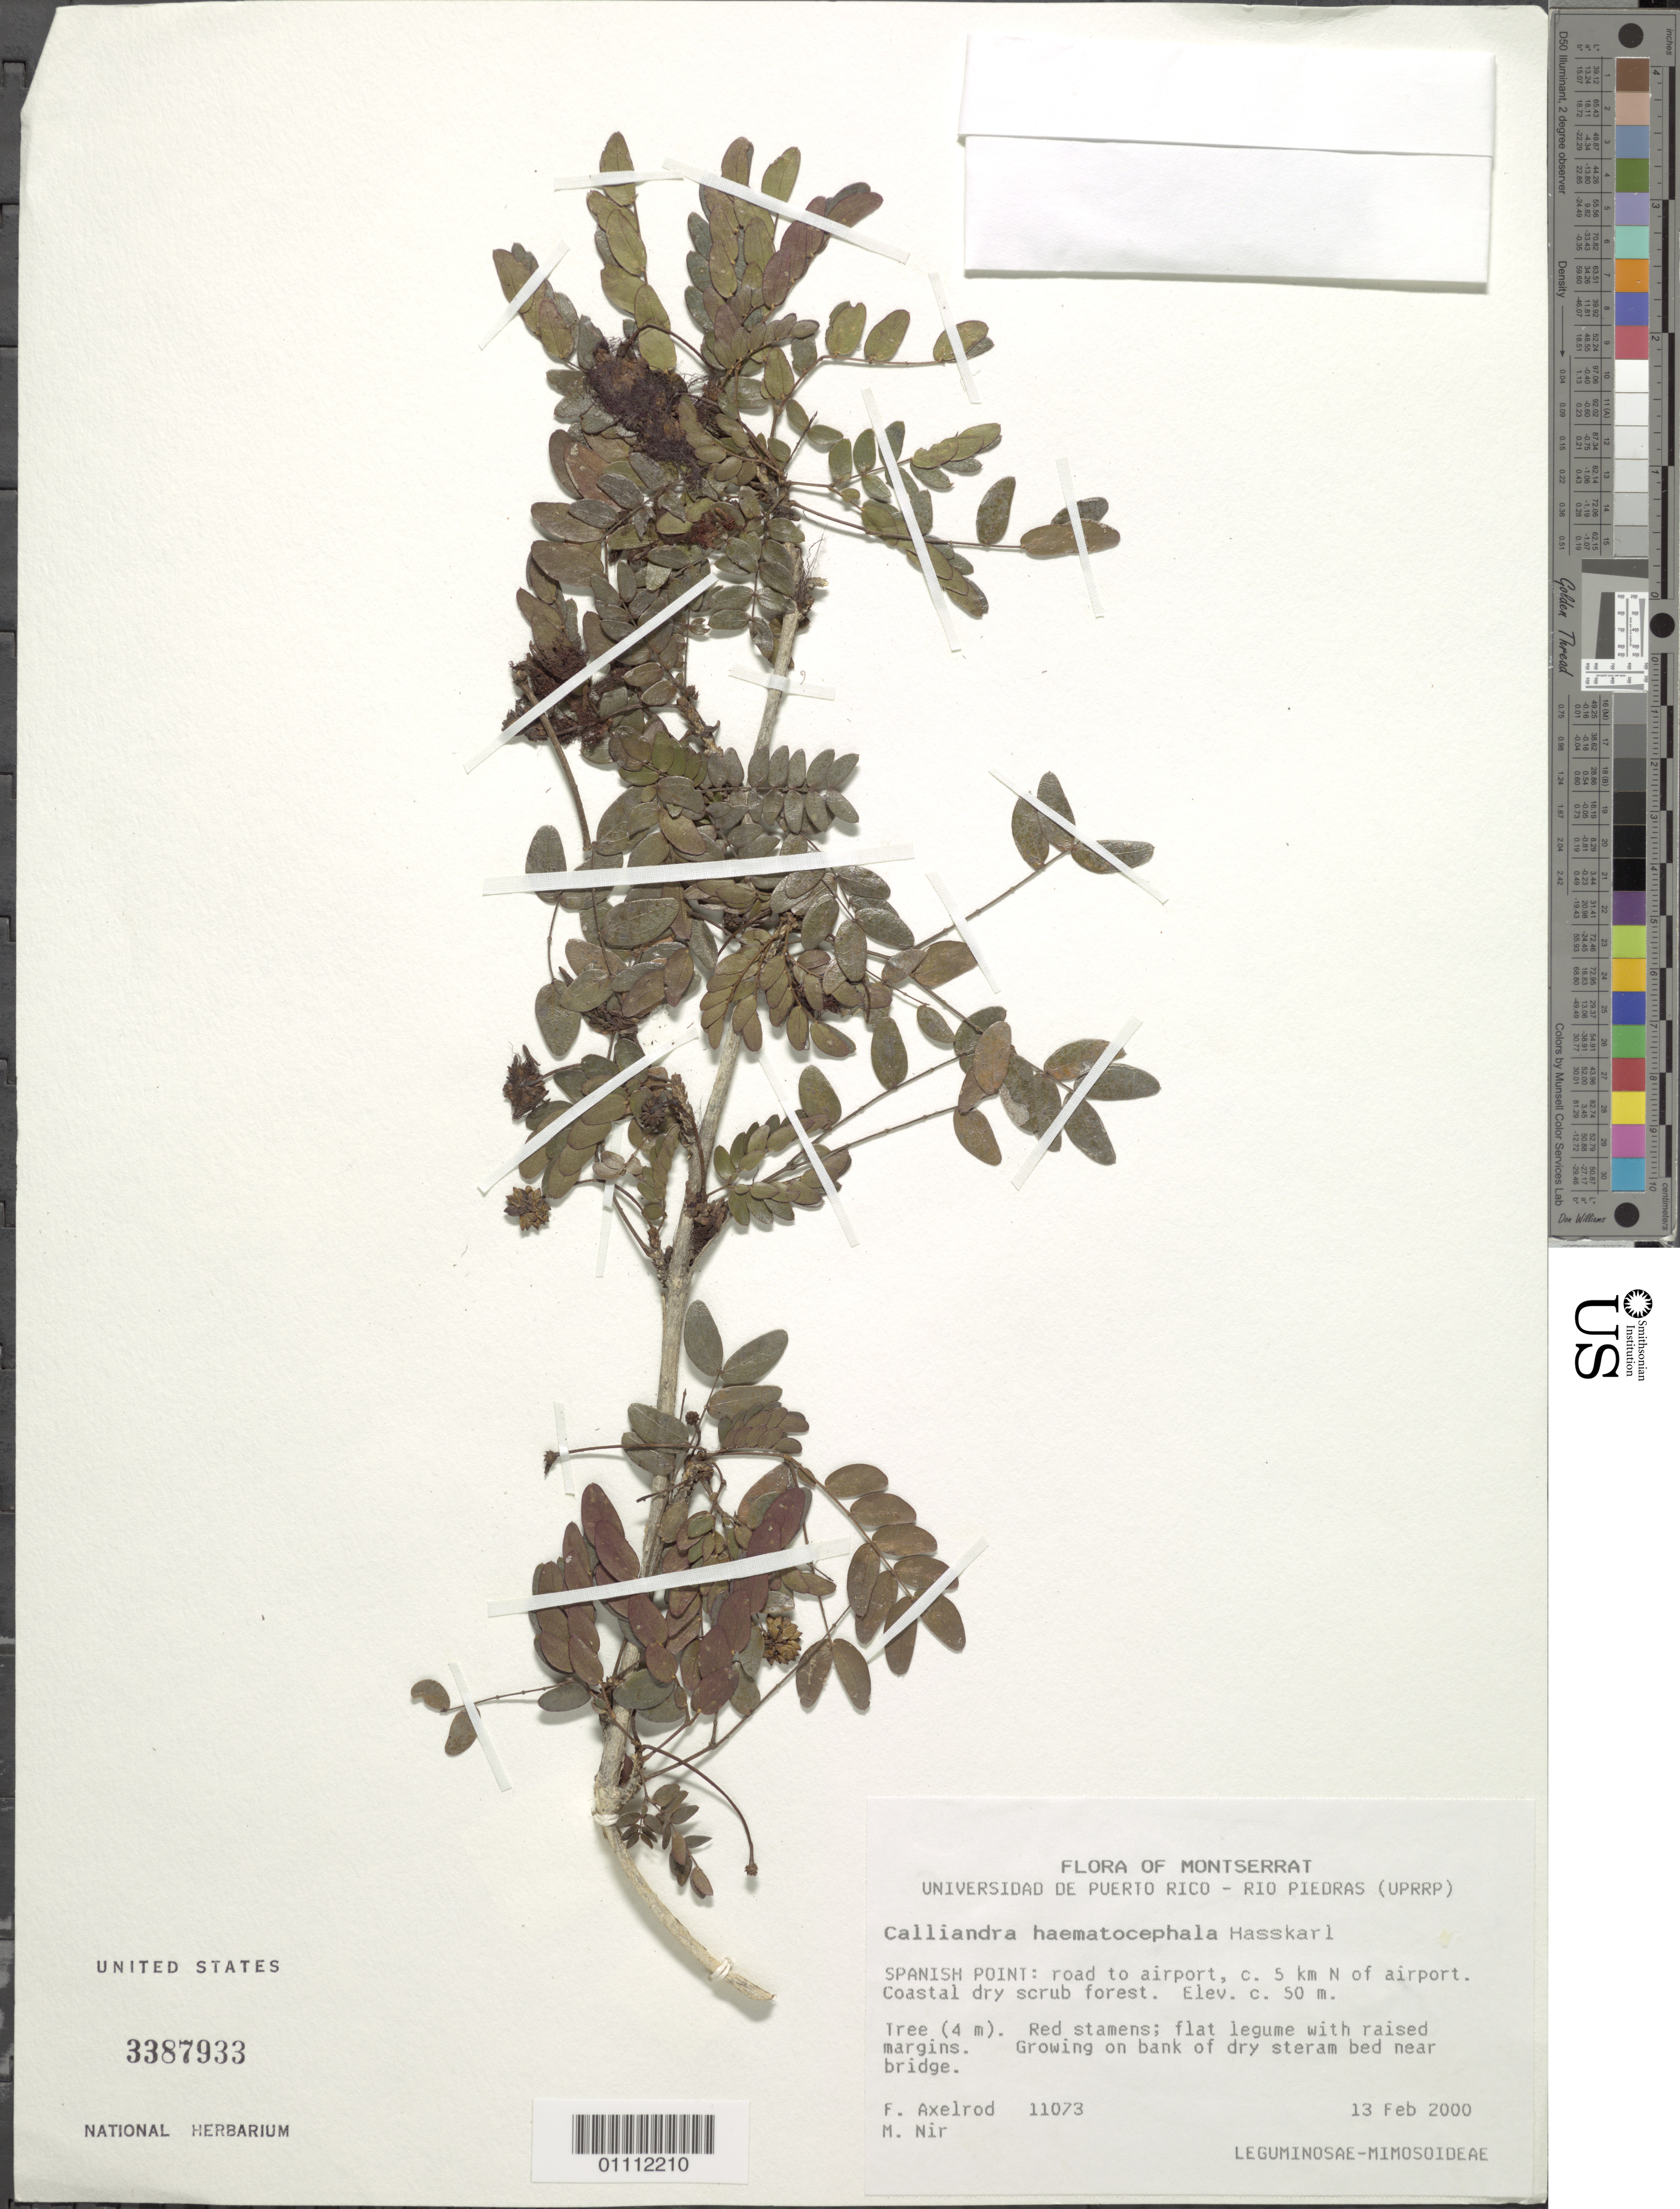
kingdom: Plantae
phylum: Tracheophyta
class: Magnoliopsida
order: Fabales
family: Fabaceae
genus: Calliandra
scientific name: Calliandra haematocephala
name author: Hassk.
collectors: F. S. Axelrod & M. A. Nir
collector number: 11073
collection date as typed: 13 Feb 2000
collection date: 2000-02-13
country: Montserrat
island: Montserrat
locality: Spanish Point, road to airport, about 5 km N of airport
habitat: Coastal dry scrub forest; growing on bank of dry stream bed near bridge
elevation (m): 50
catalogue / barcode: US 3387933